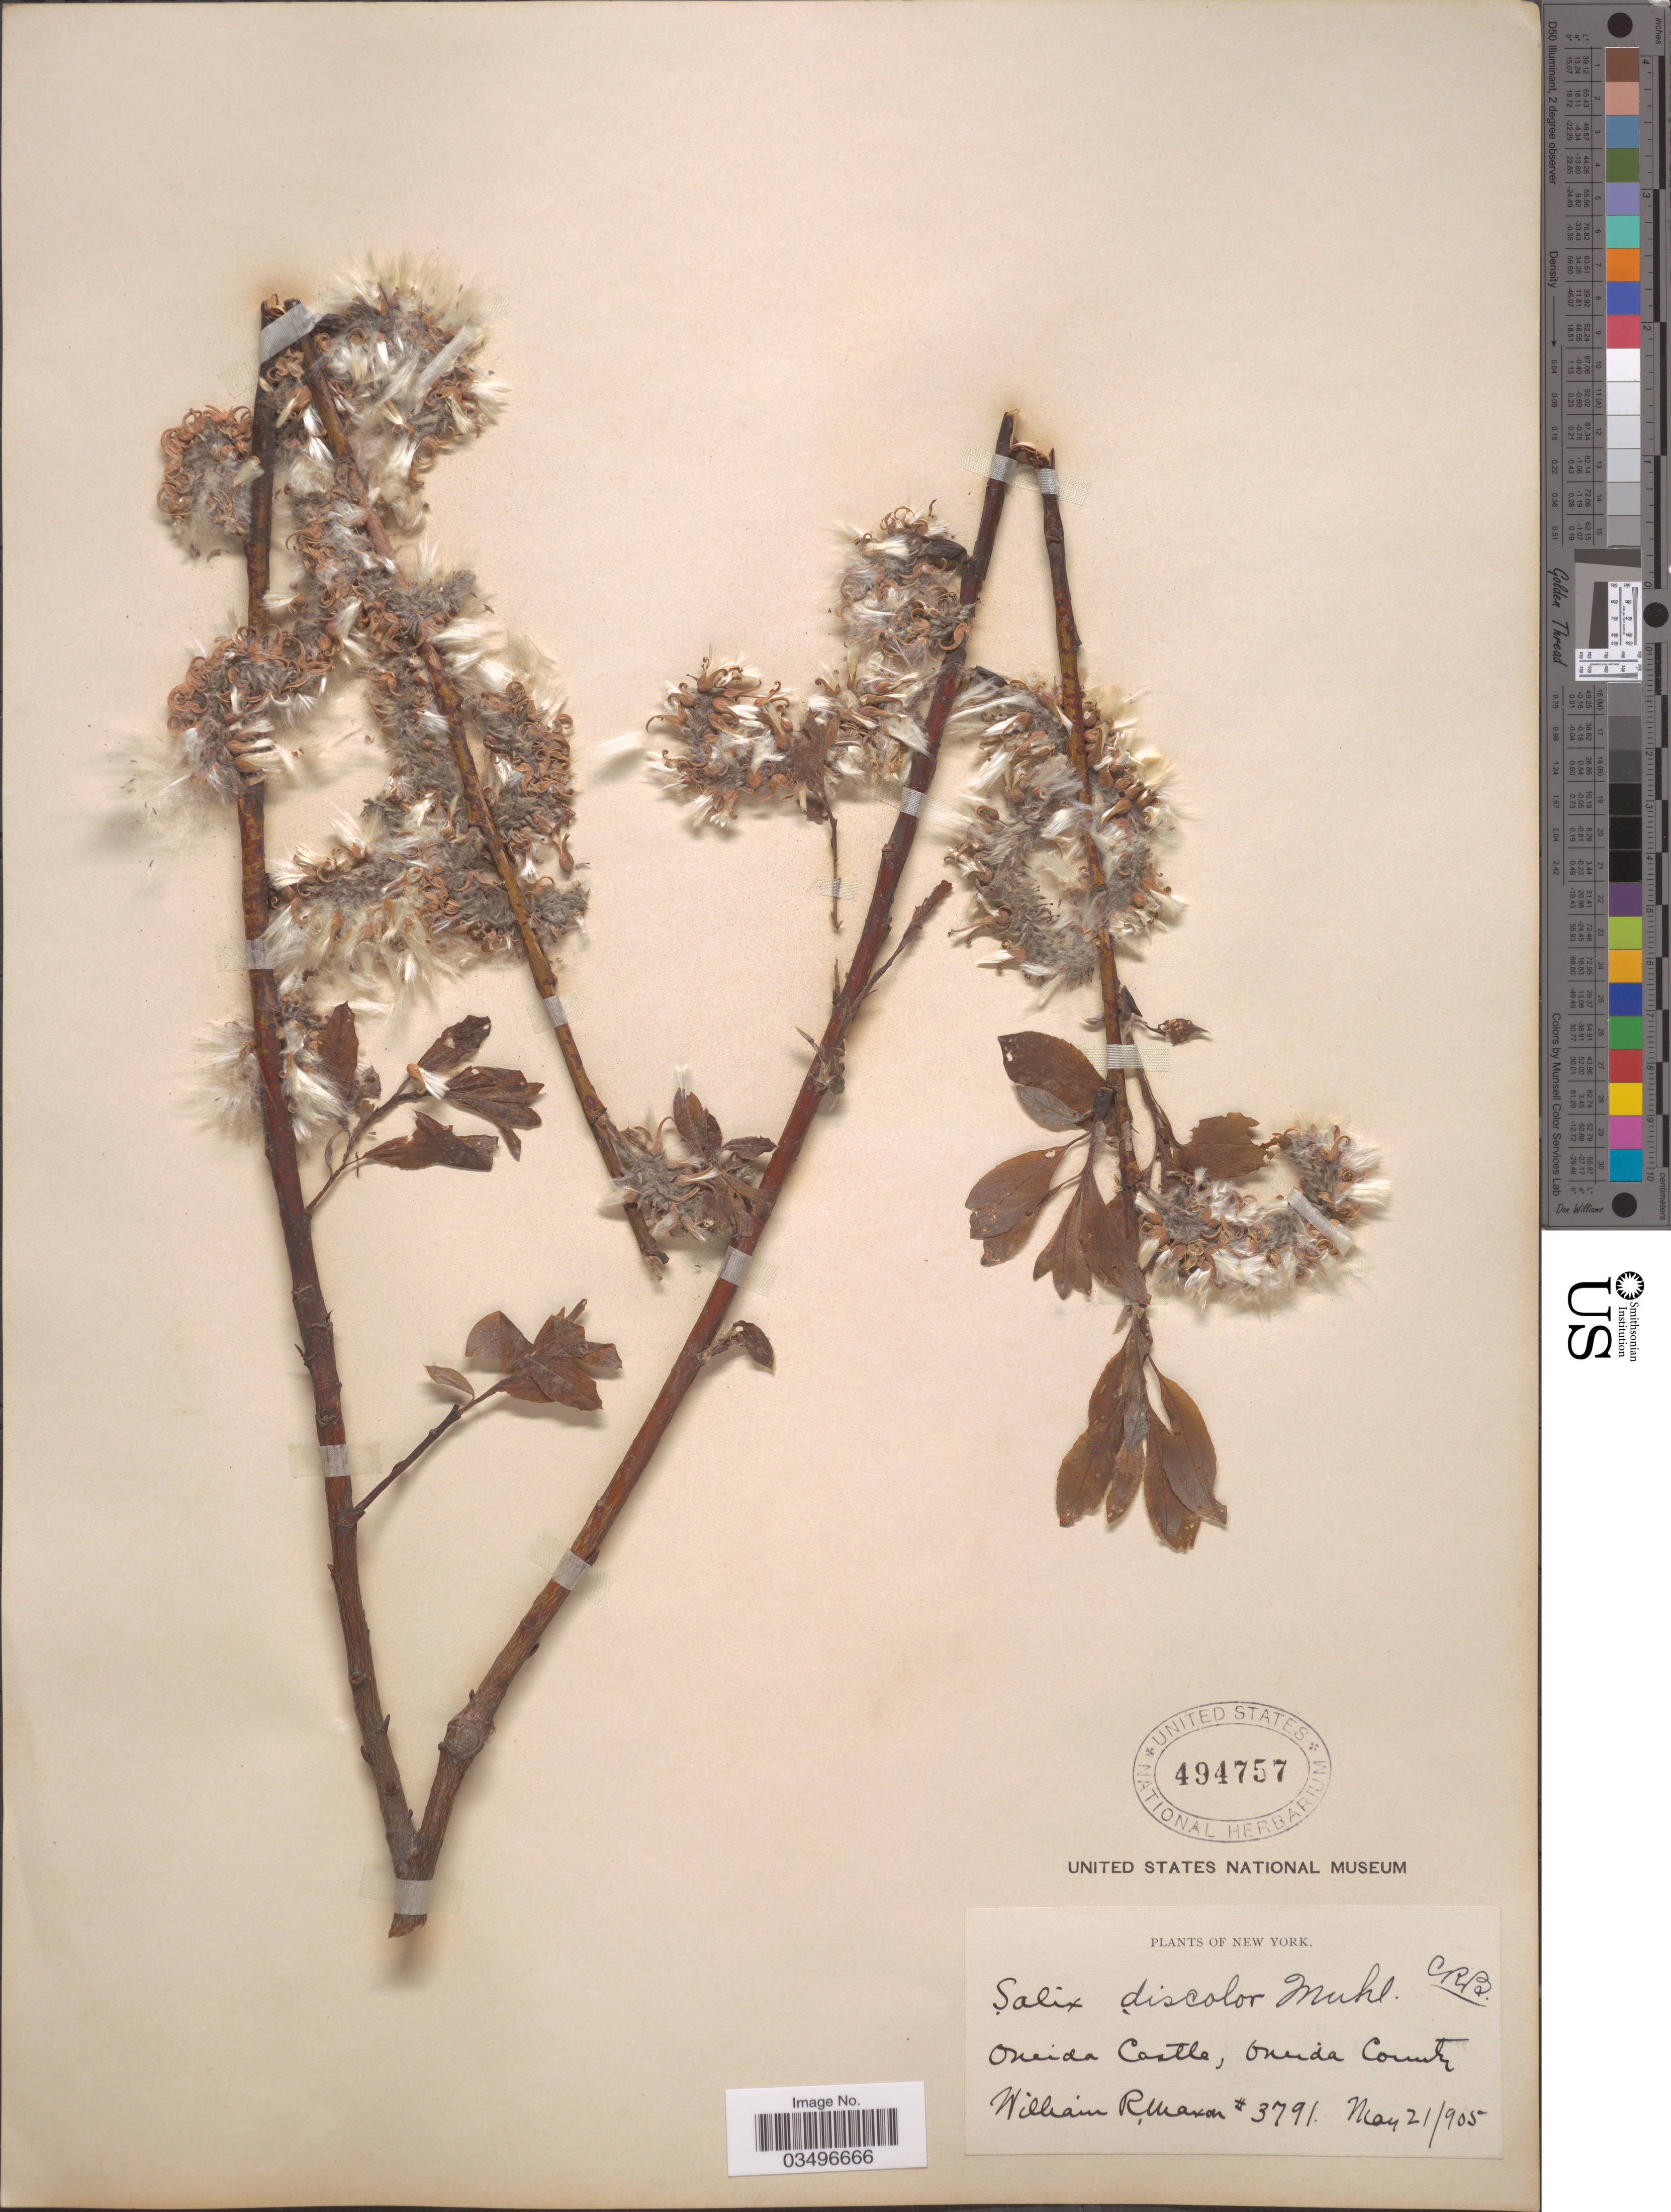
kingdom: Plantae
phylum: Tracheophyta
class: Magnoliopsida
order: Malpighiales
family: Salicaceae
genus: Salix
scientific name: Salix discolor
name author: Muhl.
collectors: W. R. Maxon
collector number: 3791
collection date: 1905-05-21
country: United States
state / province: New York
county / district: Oneida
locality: Oneida Castle, Oneida County.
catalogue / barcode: US 494757